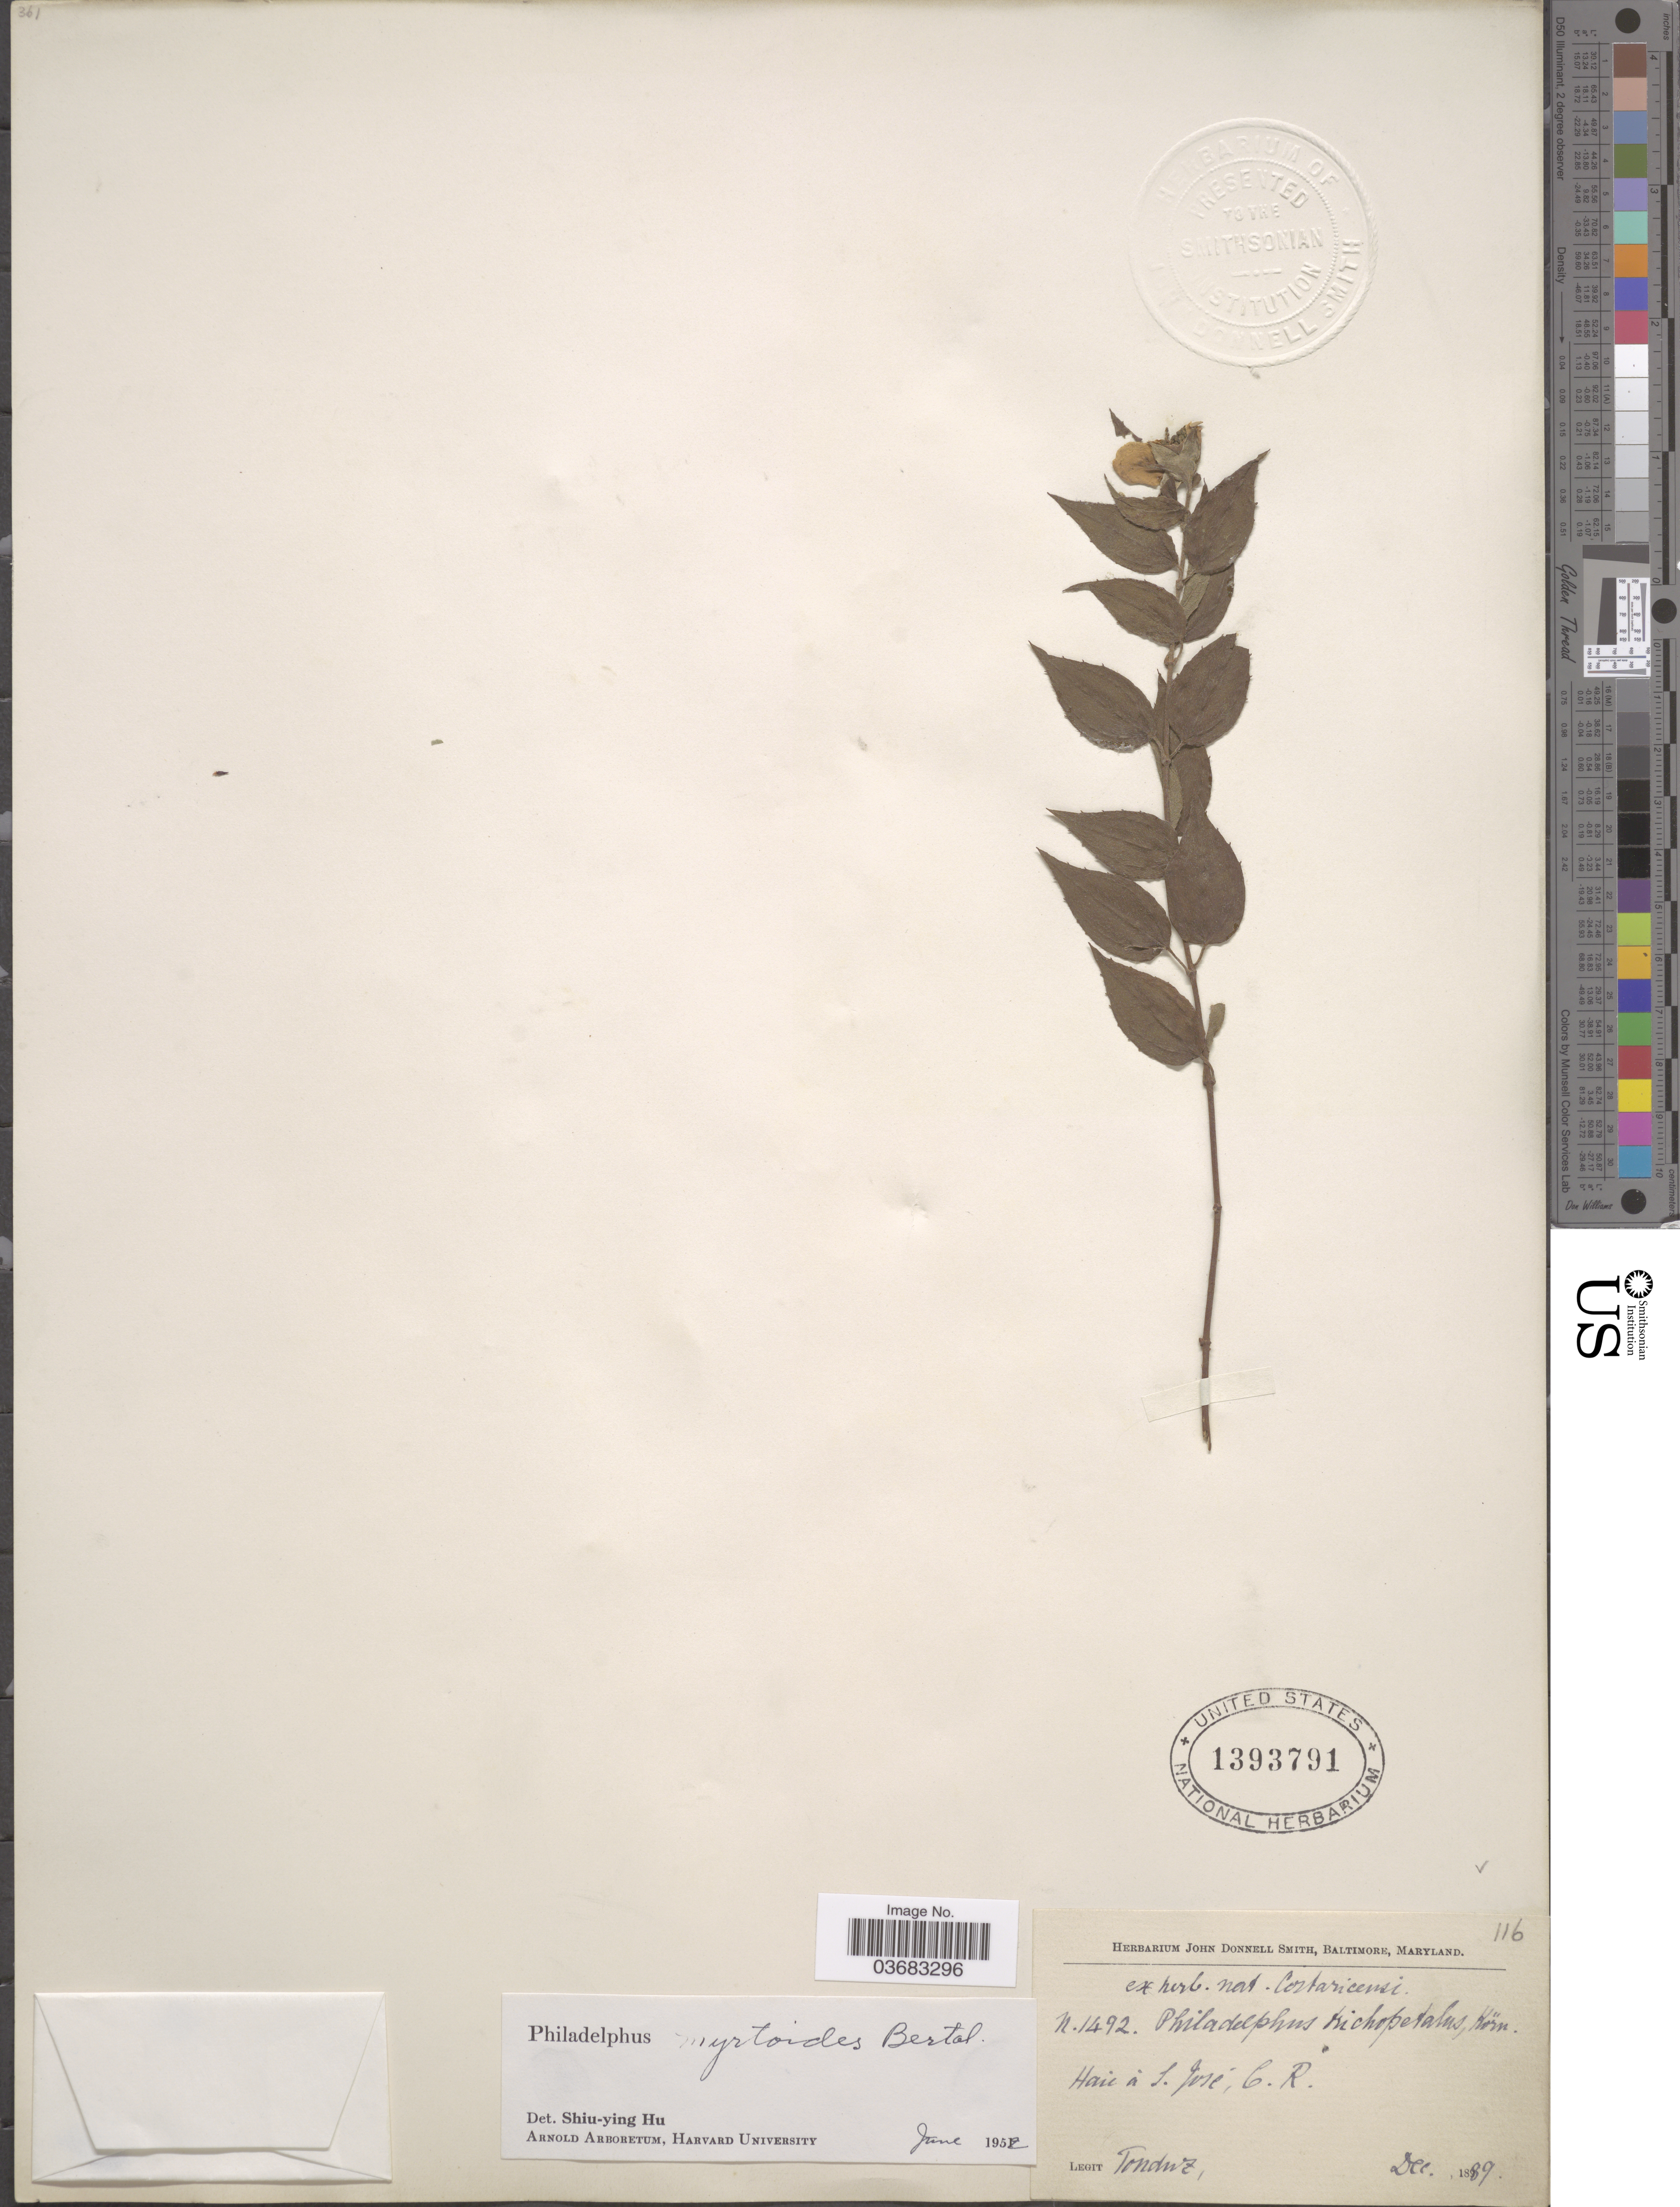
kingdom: Plantae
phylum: Tracheophyta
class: Magnoliopsida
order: Cornales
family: Hydrangeaceae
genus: Philadelphus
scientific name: Philadelphus myrtoides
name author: Bertol.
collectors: Tonduz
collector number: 1492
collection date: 1889-12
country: Costa Rica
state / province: San José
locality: Haic à S. José.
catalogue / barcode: US 1393791